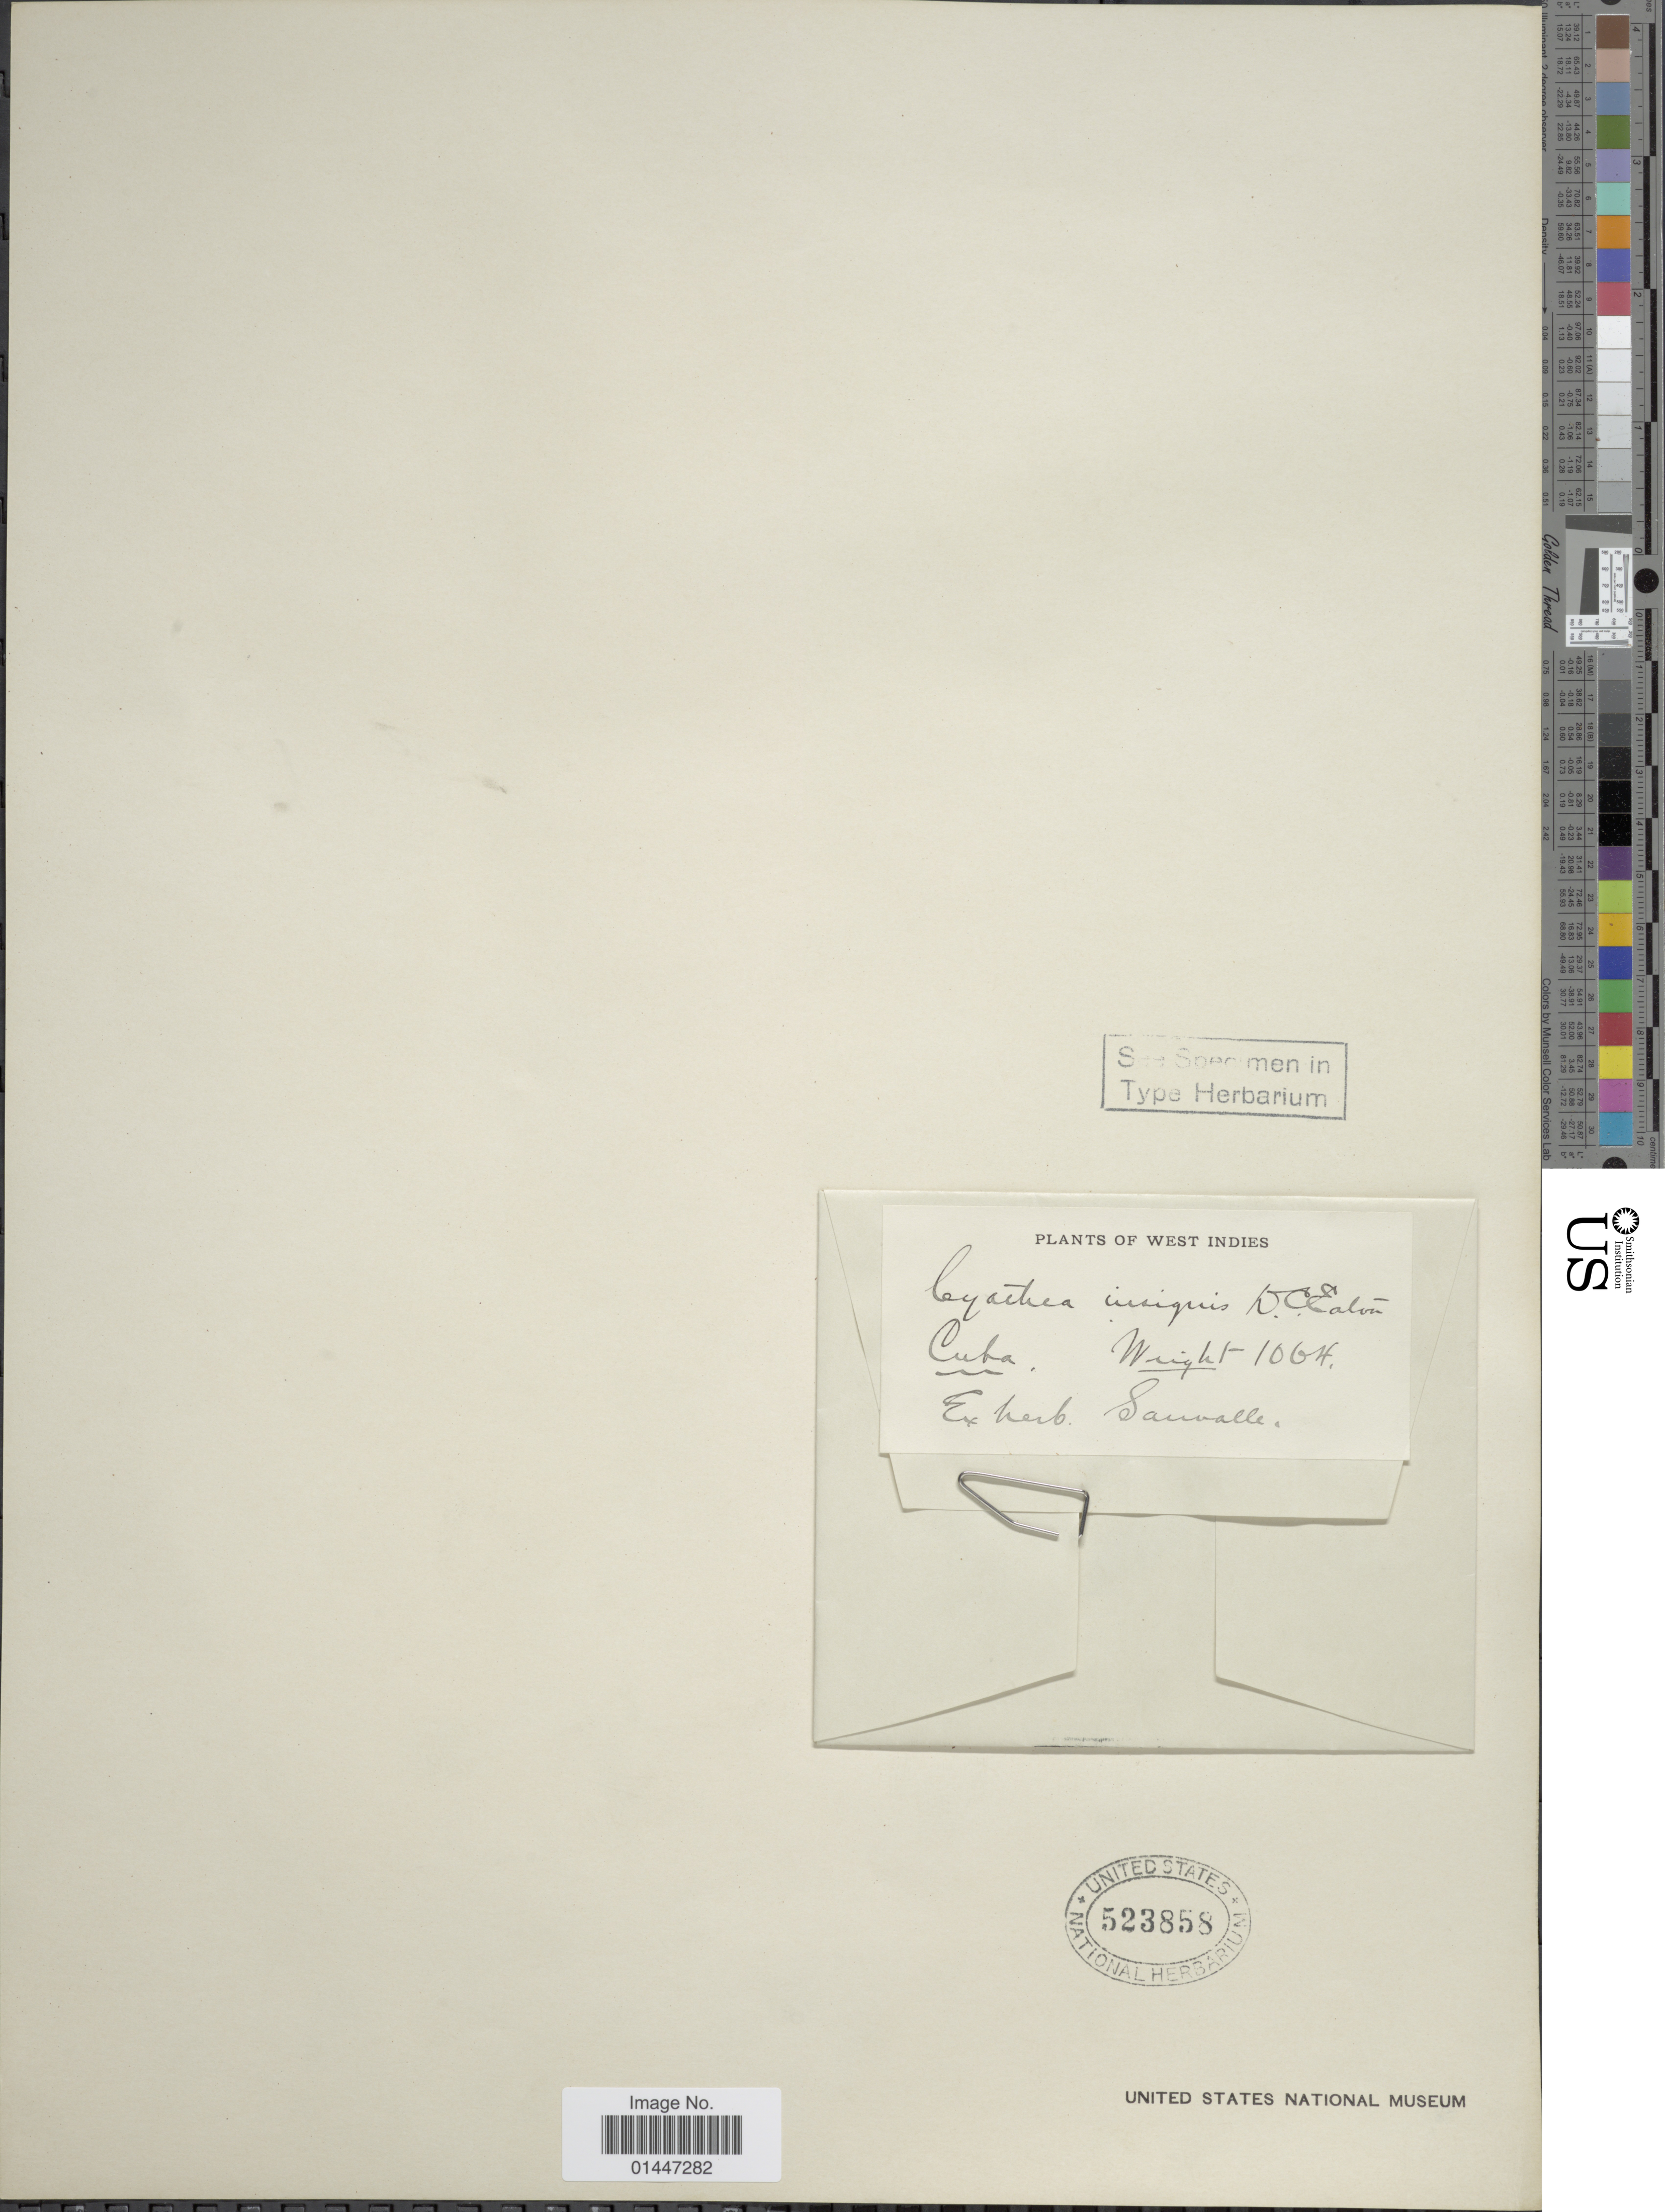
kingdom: Plantae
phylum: Tracheophyta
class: Polypodiopsida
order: Cyatheales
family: Cyatheaceae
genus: Sphaeropteris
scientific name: Sphaeropteris insignis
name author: (Eaton) R.M. Tryon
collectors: C. Wright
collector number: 1064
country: Cuba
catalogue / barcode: US 532858